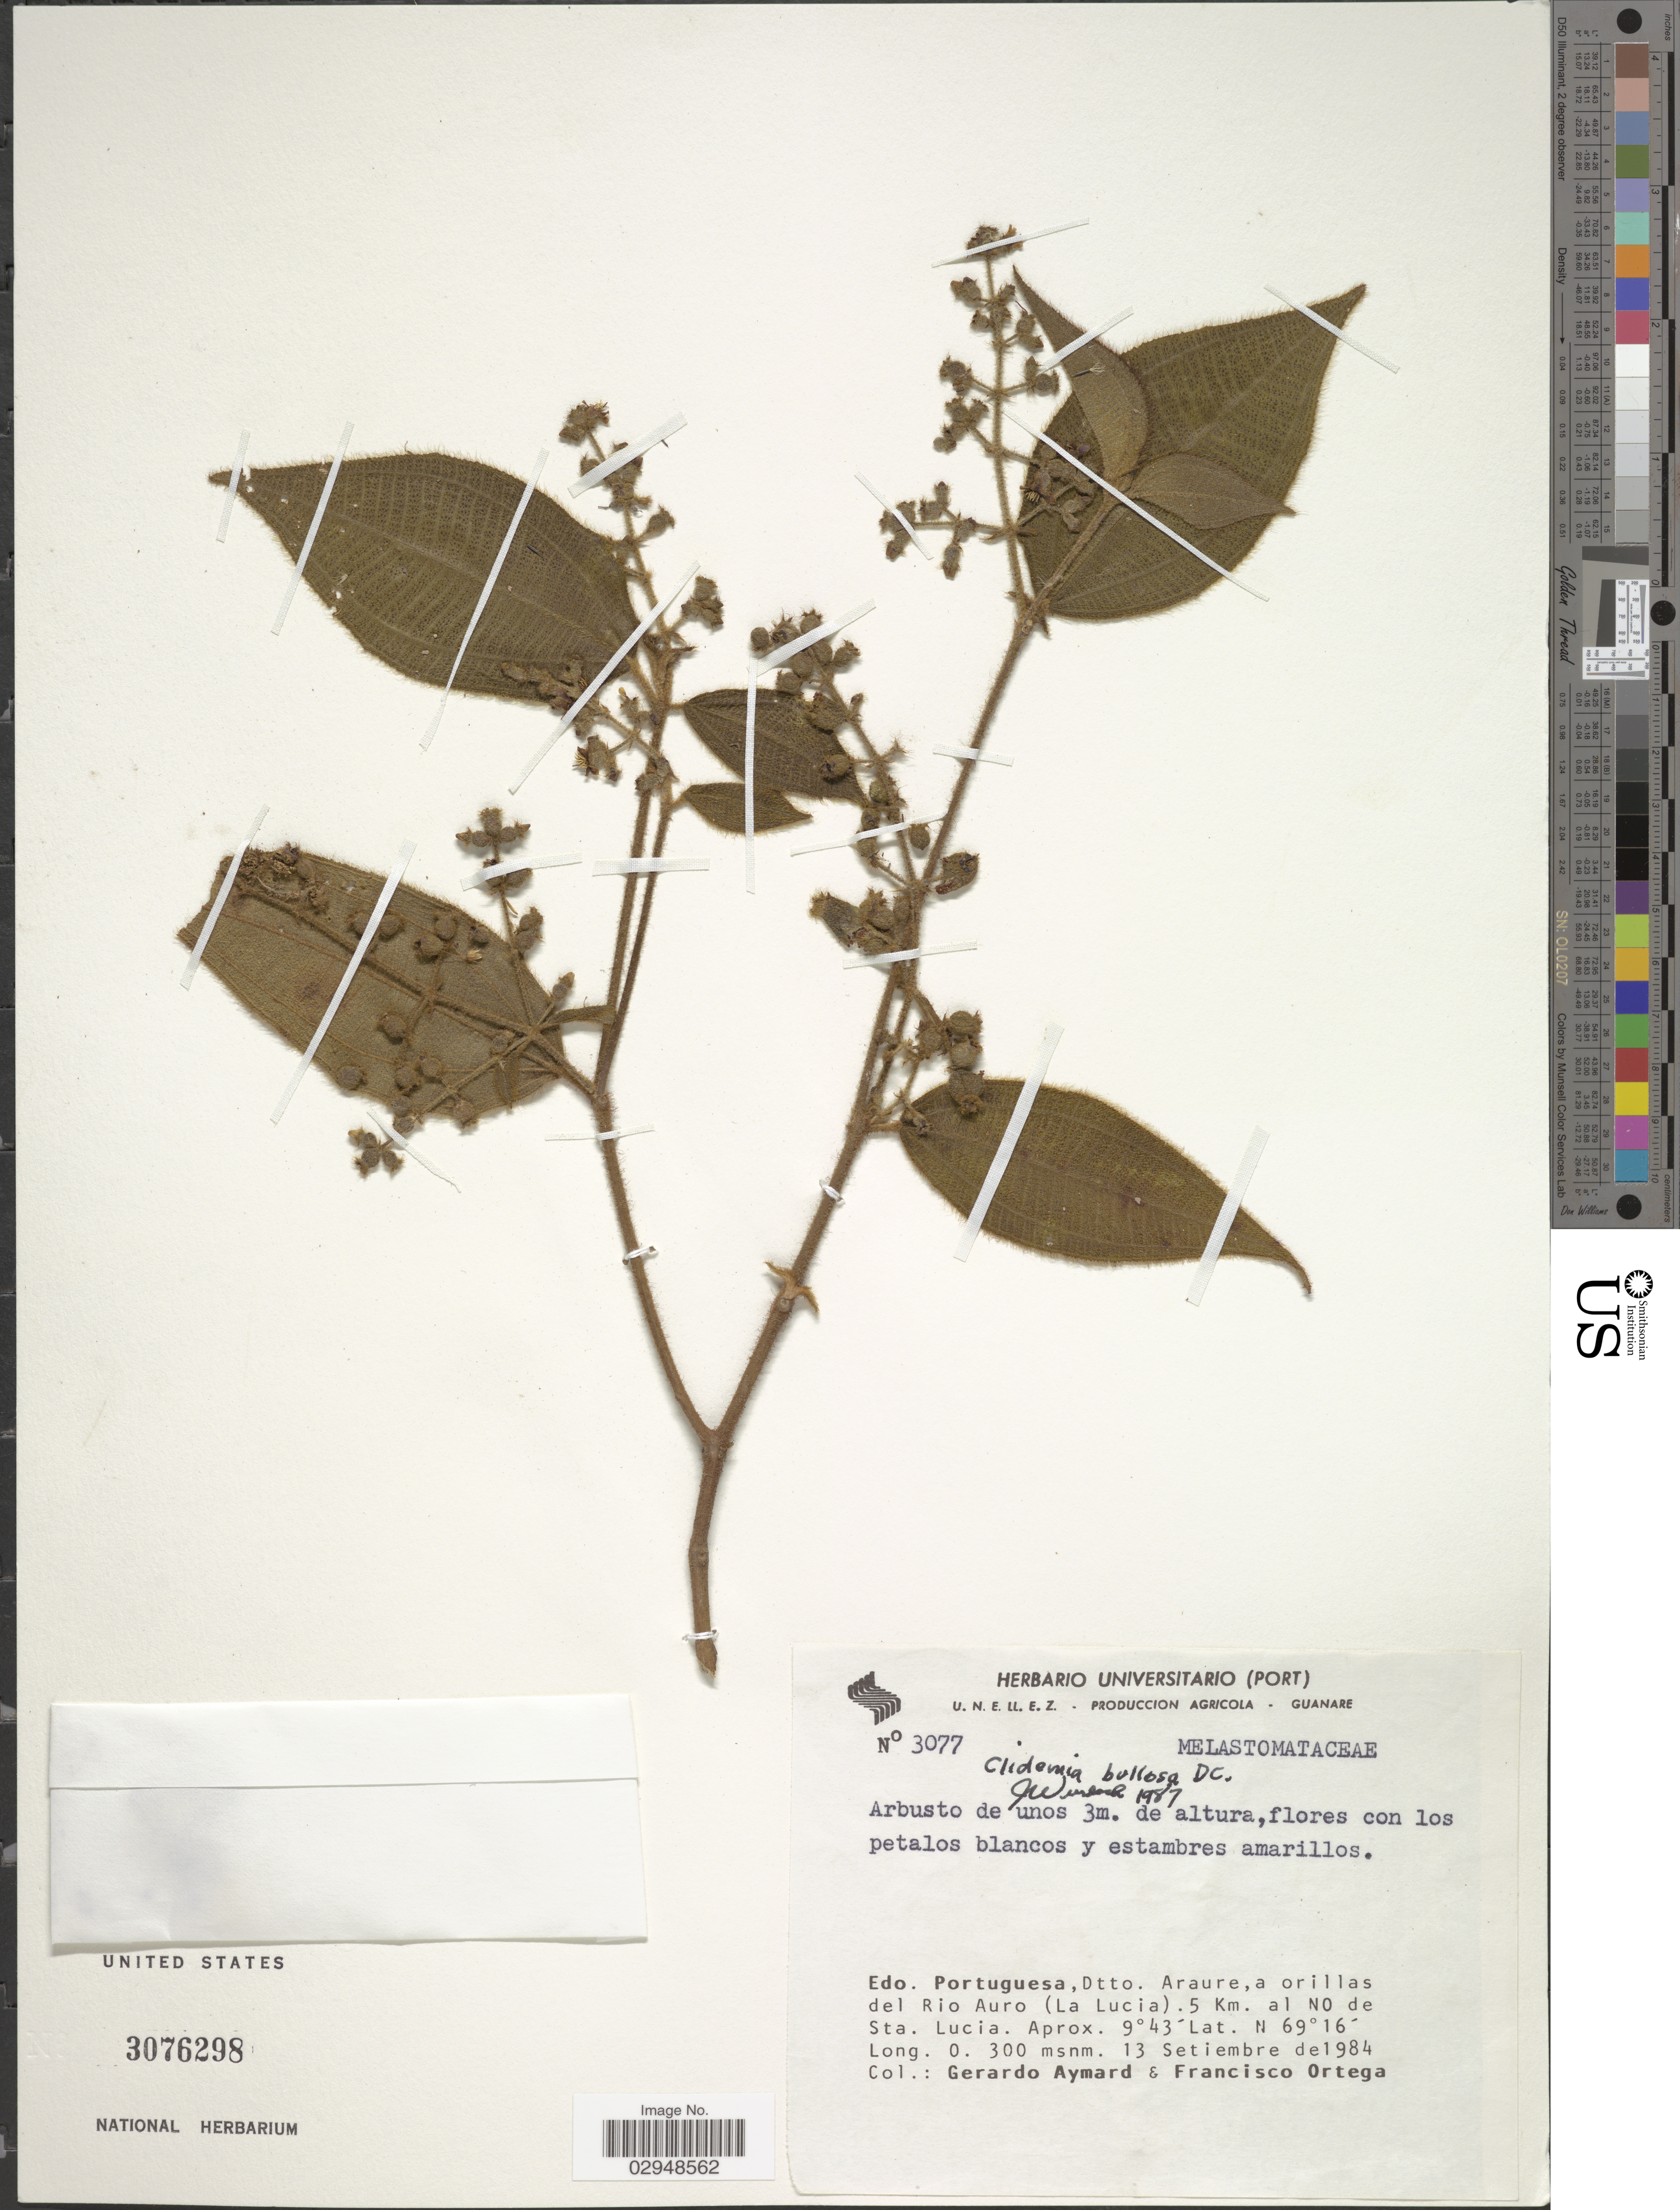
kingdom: Plantae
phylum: Tracheophyta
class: Magnoliopsida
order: Myrtales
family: Melastomataceae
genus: Clidemia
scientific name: Clidemia bullosa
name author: DC.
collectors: G. A. Aymard & F. J. Ortega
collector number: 3077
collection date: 1984-09-13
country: Venezuela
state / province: Portuguesa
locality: Dtto. Araure, a orillas del Rio Auro (La Lucia). 5 Km. al NO de Sta. Lucia.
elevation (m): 300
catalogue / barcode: US 3076298